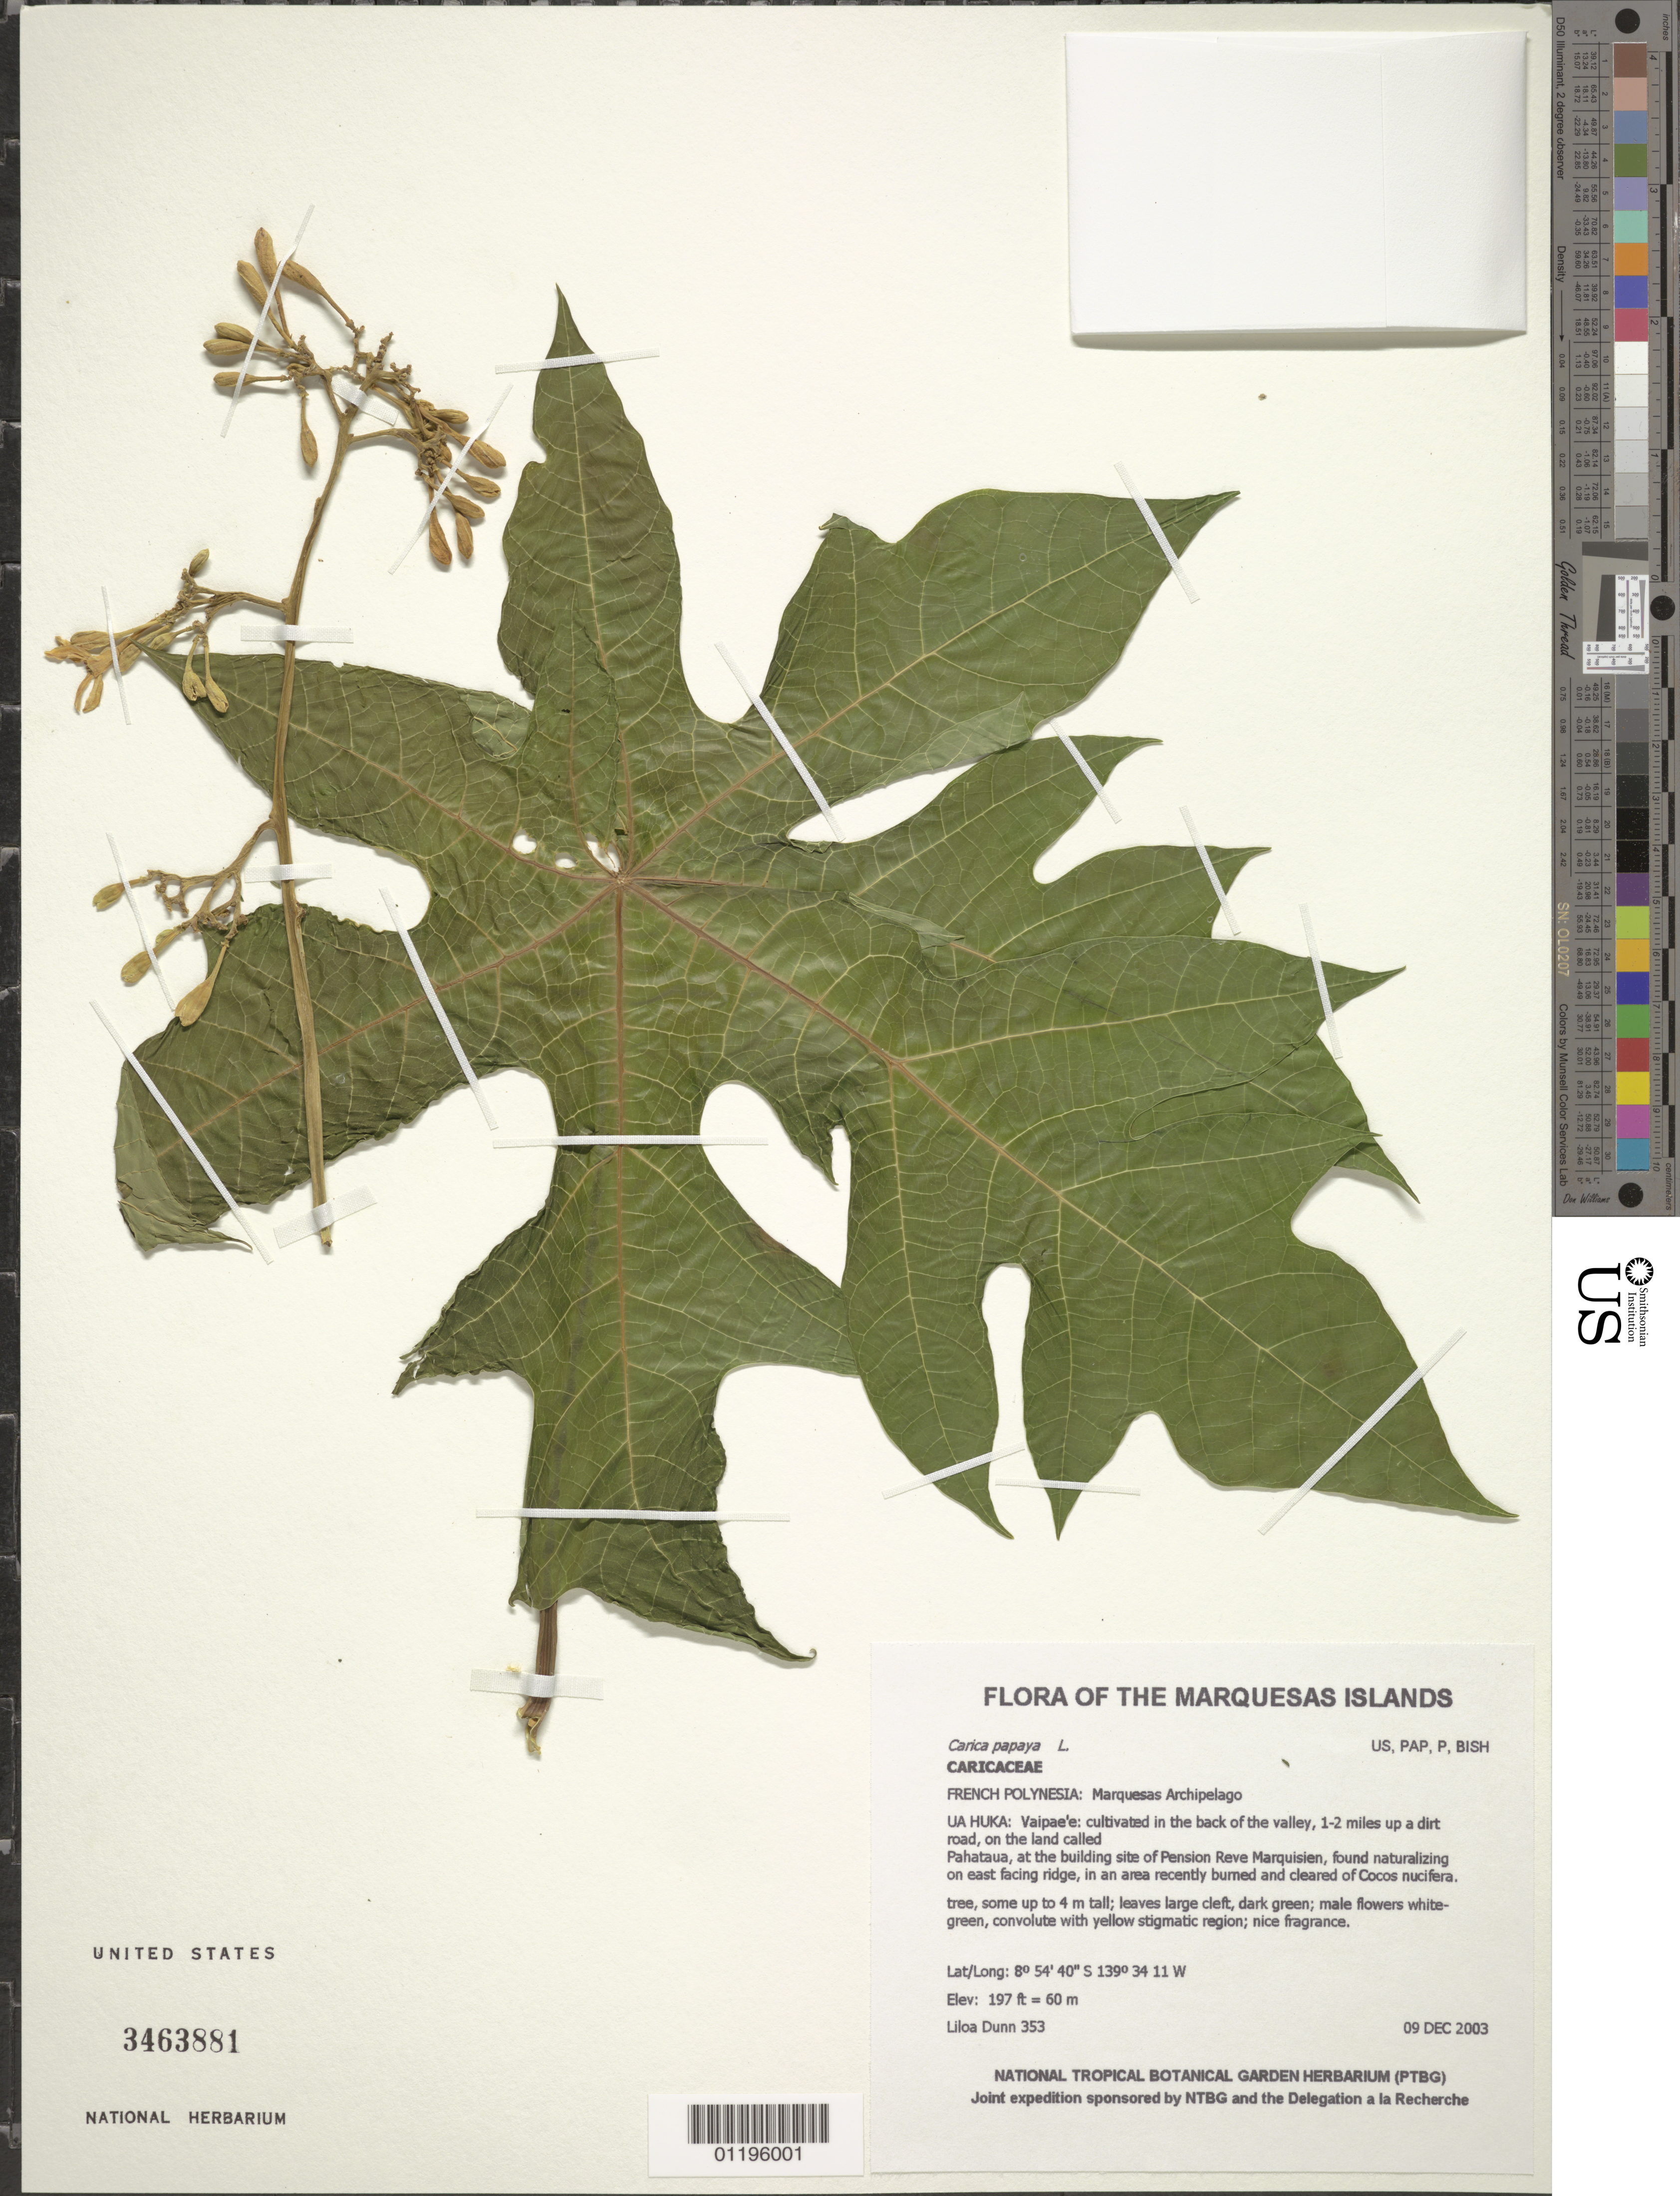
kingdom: Plantae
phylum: Tracheophyta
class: Magnoliopsida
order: Brassicales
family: Caricaceae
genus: Carica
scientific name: Carica papaya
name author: L.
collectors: L. Dunn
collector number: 353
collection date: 2003-12-09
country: French Polynesia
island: Ua Huka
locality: Vaipae'e: cultivated in the back of the valley, 1-2 miles up a dirt road, on the land called Pahataua, at the building site of Pension Reve Marquisien, found naturalizing on east facing ridge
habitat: In an area recently burned and cleared of Cocos nucifera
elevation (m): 60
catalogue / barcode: US 3463881